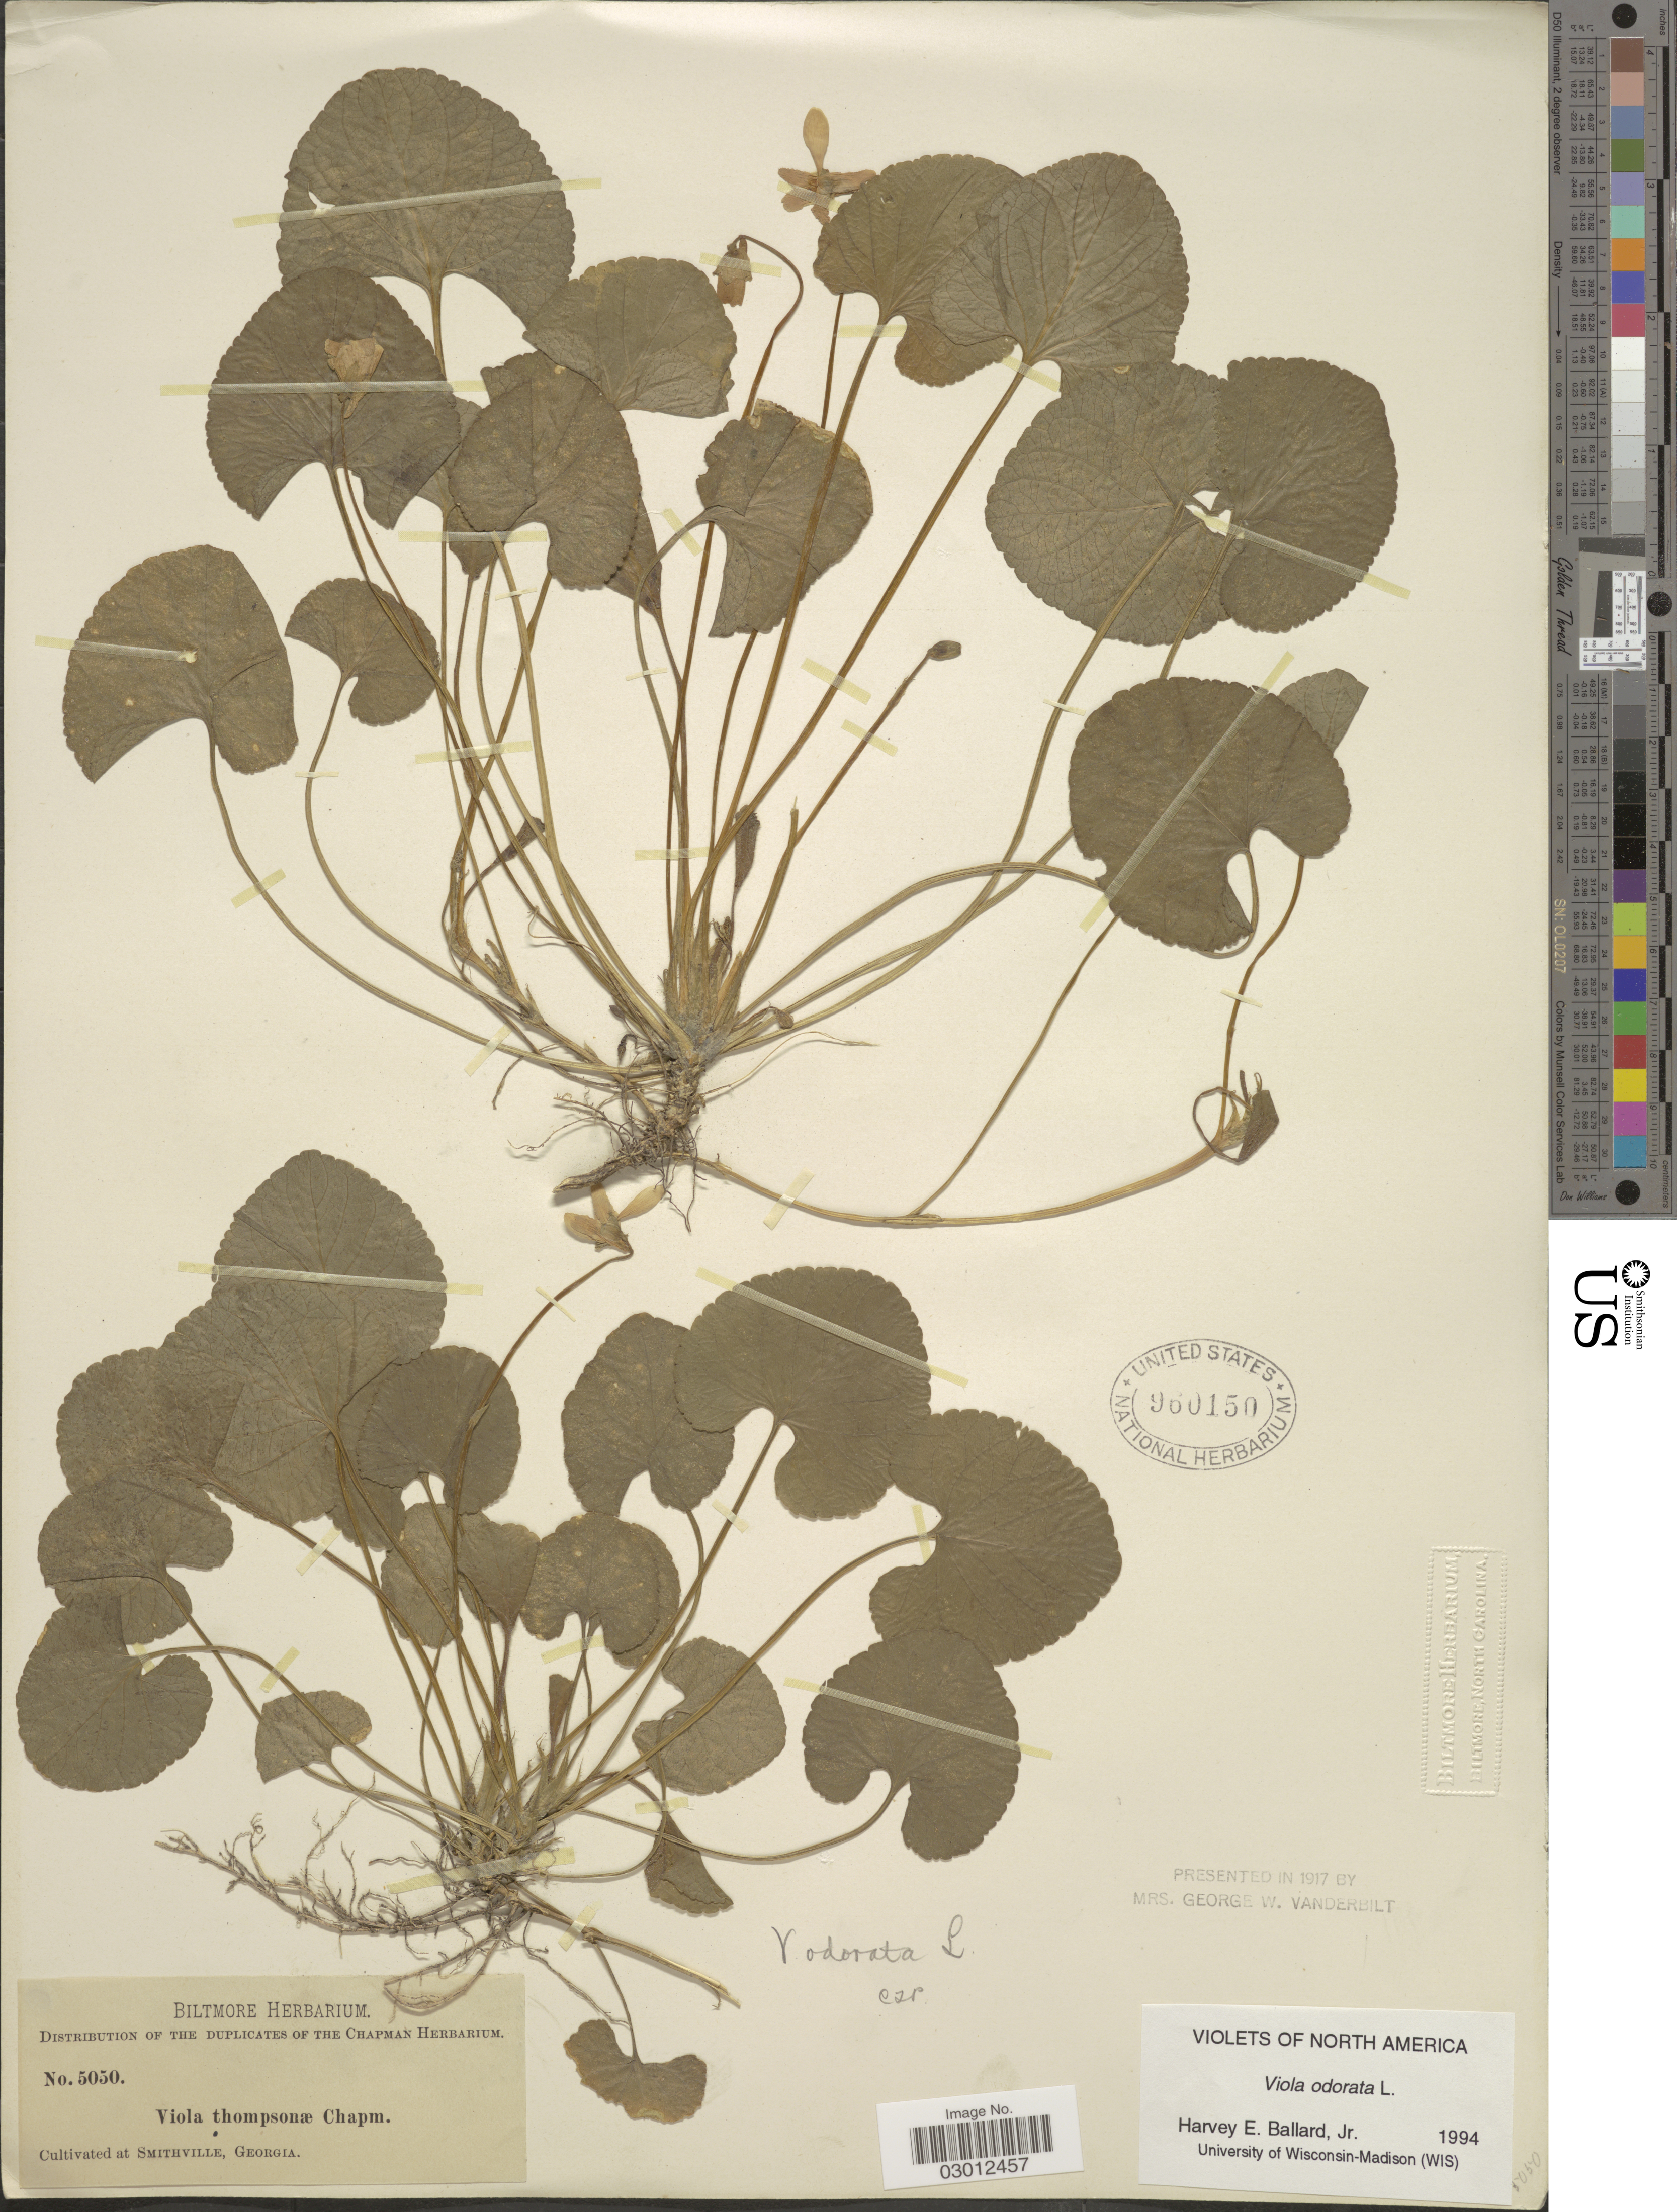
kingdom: Plantae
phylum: Tracheophyta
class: Magnoliopsida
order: Malpighiales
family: Violaceae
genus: Viola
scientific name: Viola odorata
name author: L.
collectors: ex herb. Biltmore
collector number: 5050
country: United States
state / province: Georgia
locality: Cultivated at Smithville.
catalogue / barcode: US 960150